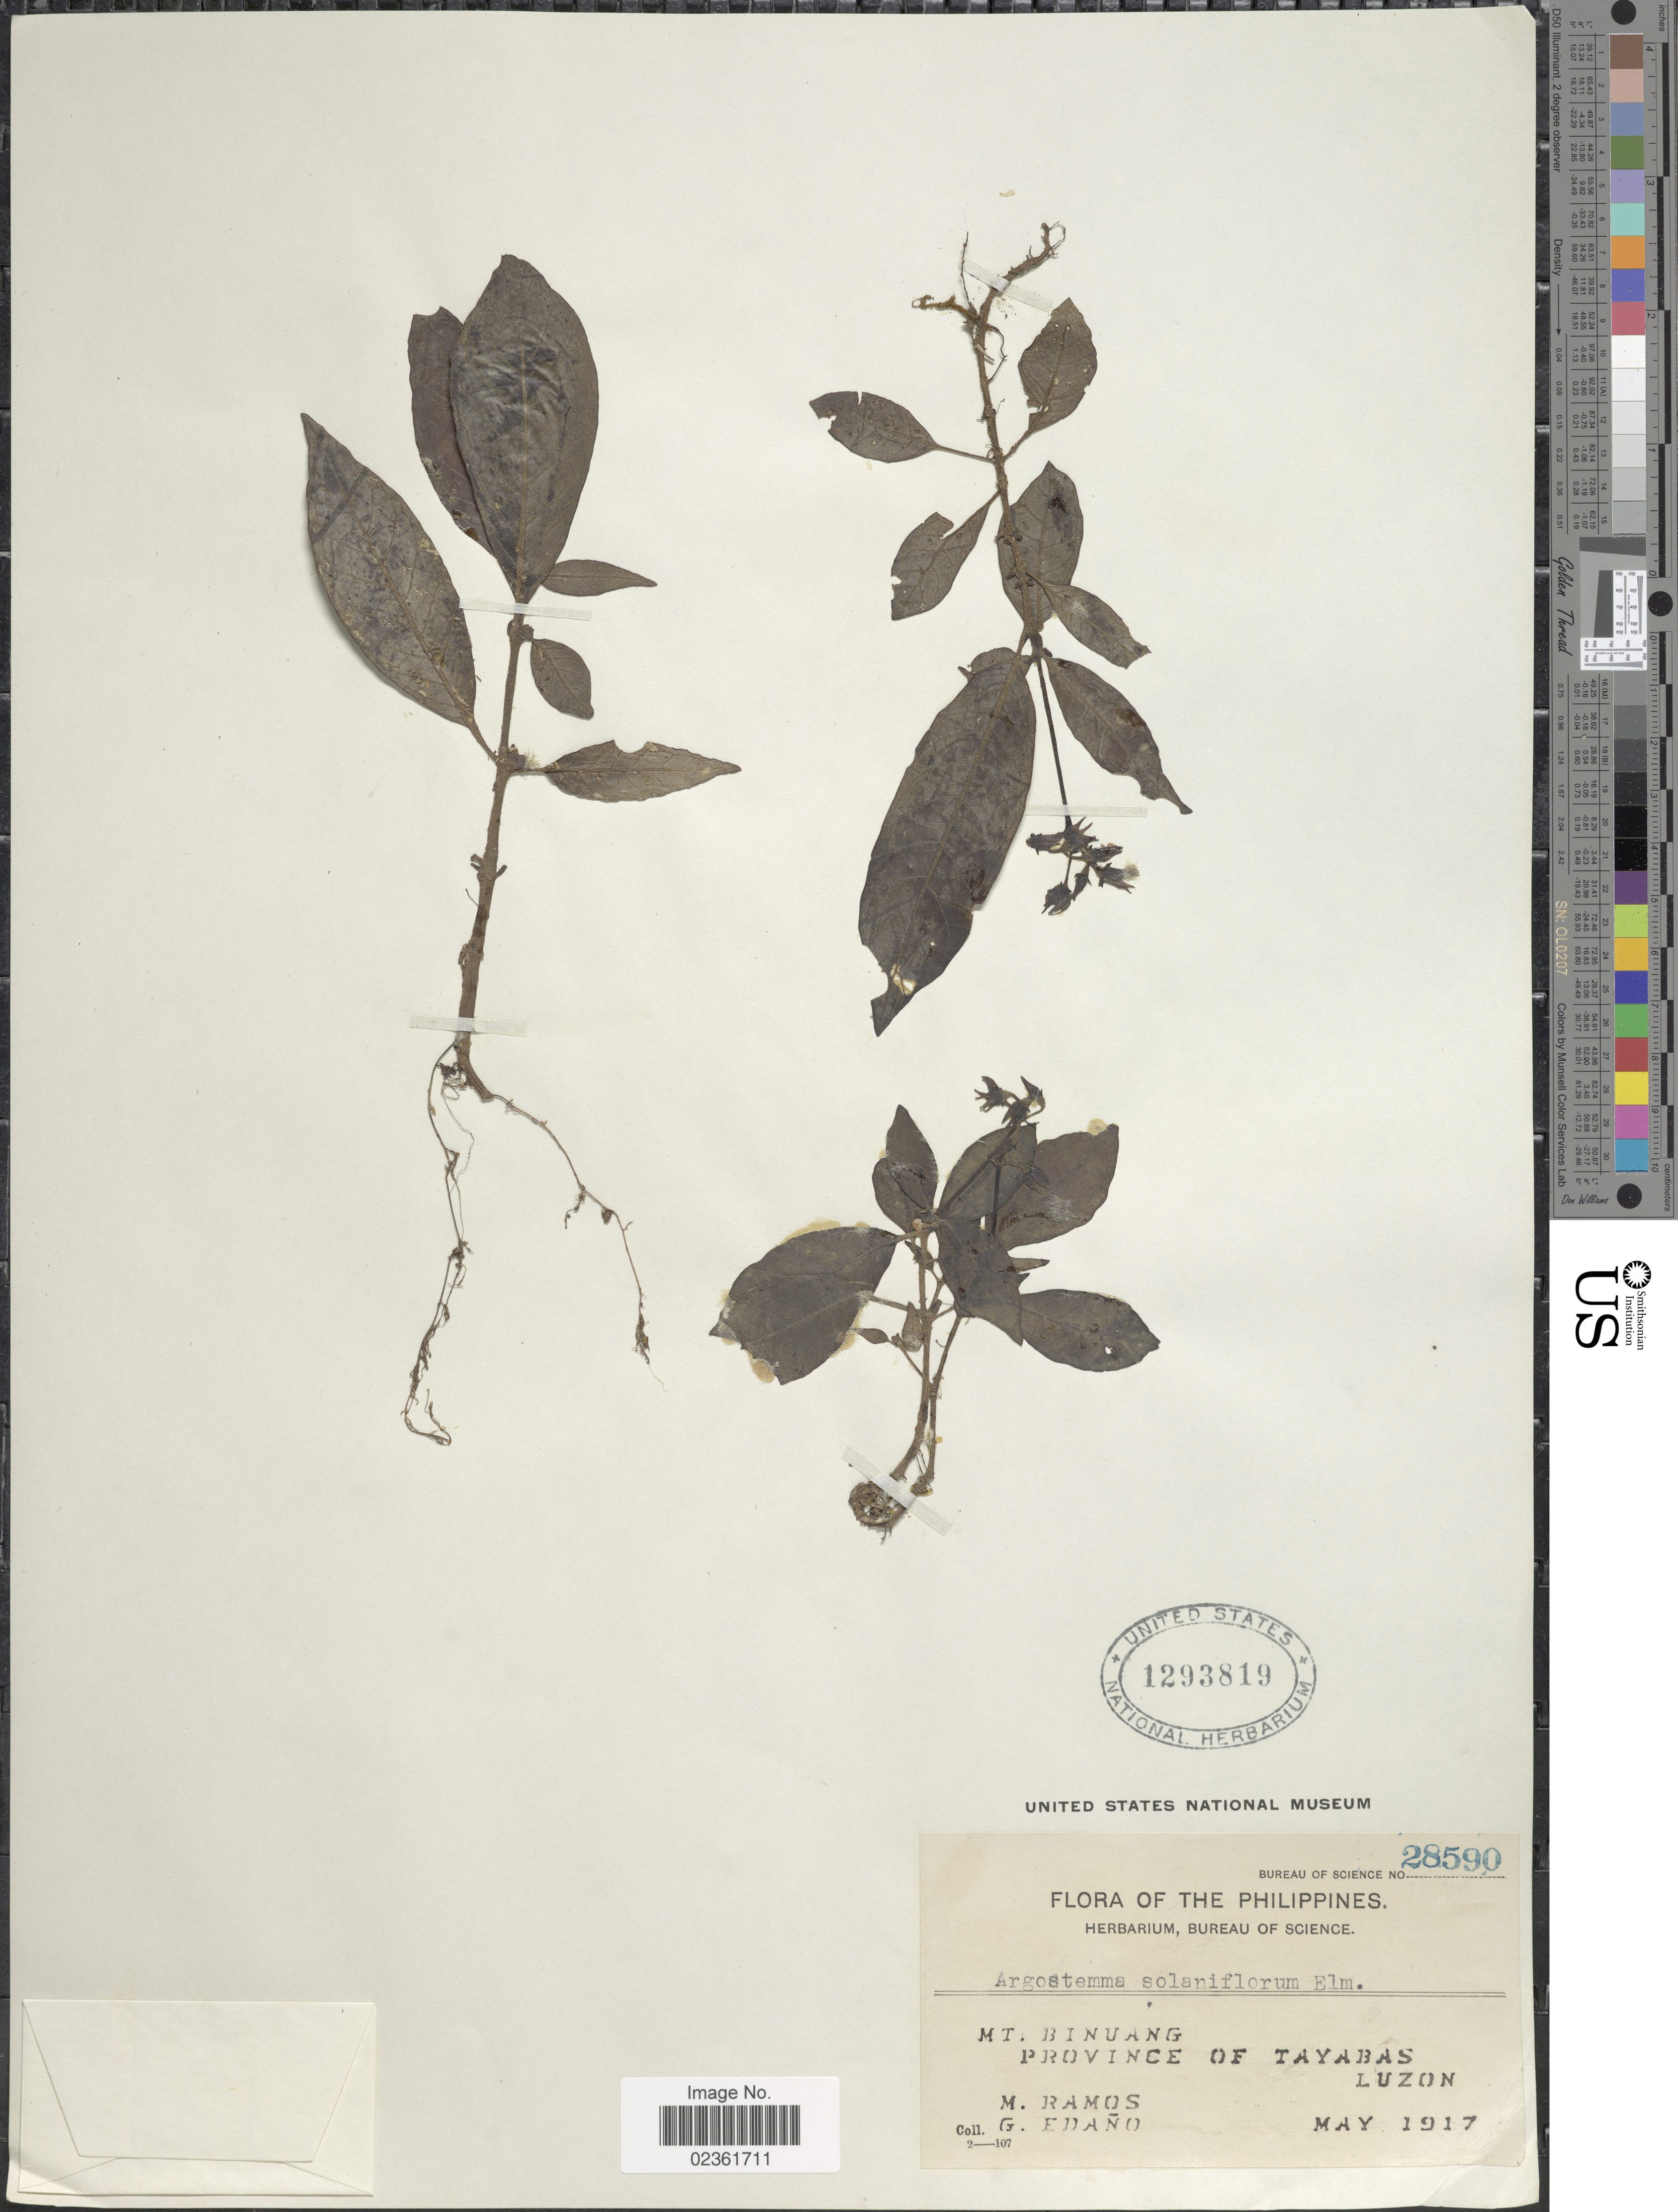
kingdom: Plantae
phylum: Tracheophyta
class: Magnoliopsida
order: Gentianales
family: Rubiaceae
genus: Argostemma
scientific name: Argostemma solaniflorum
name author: Elmer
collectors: M. Ramos & G. Edaño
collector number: Bureau of Science 28590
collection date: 1917-05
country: Philippines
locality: Mt. Binuang, Province of Tayabas, Luzon.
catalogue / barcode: US 1293819